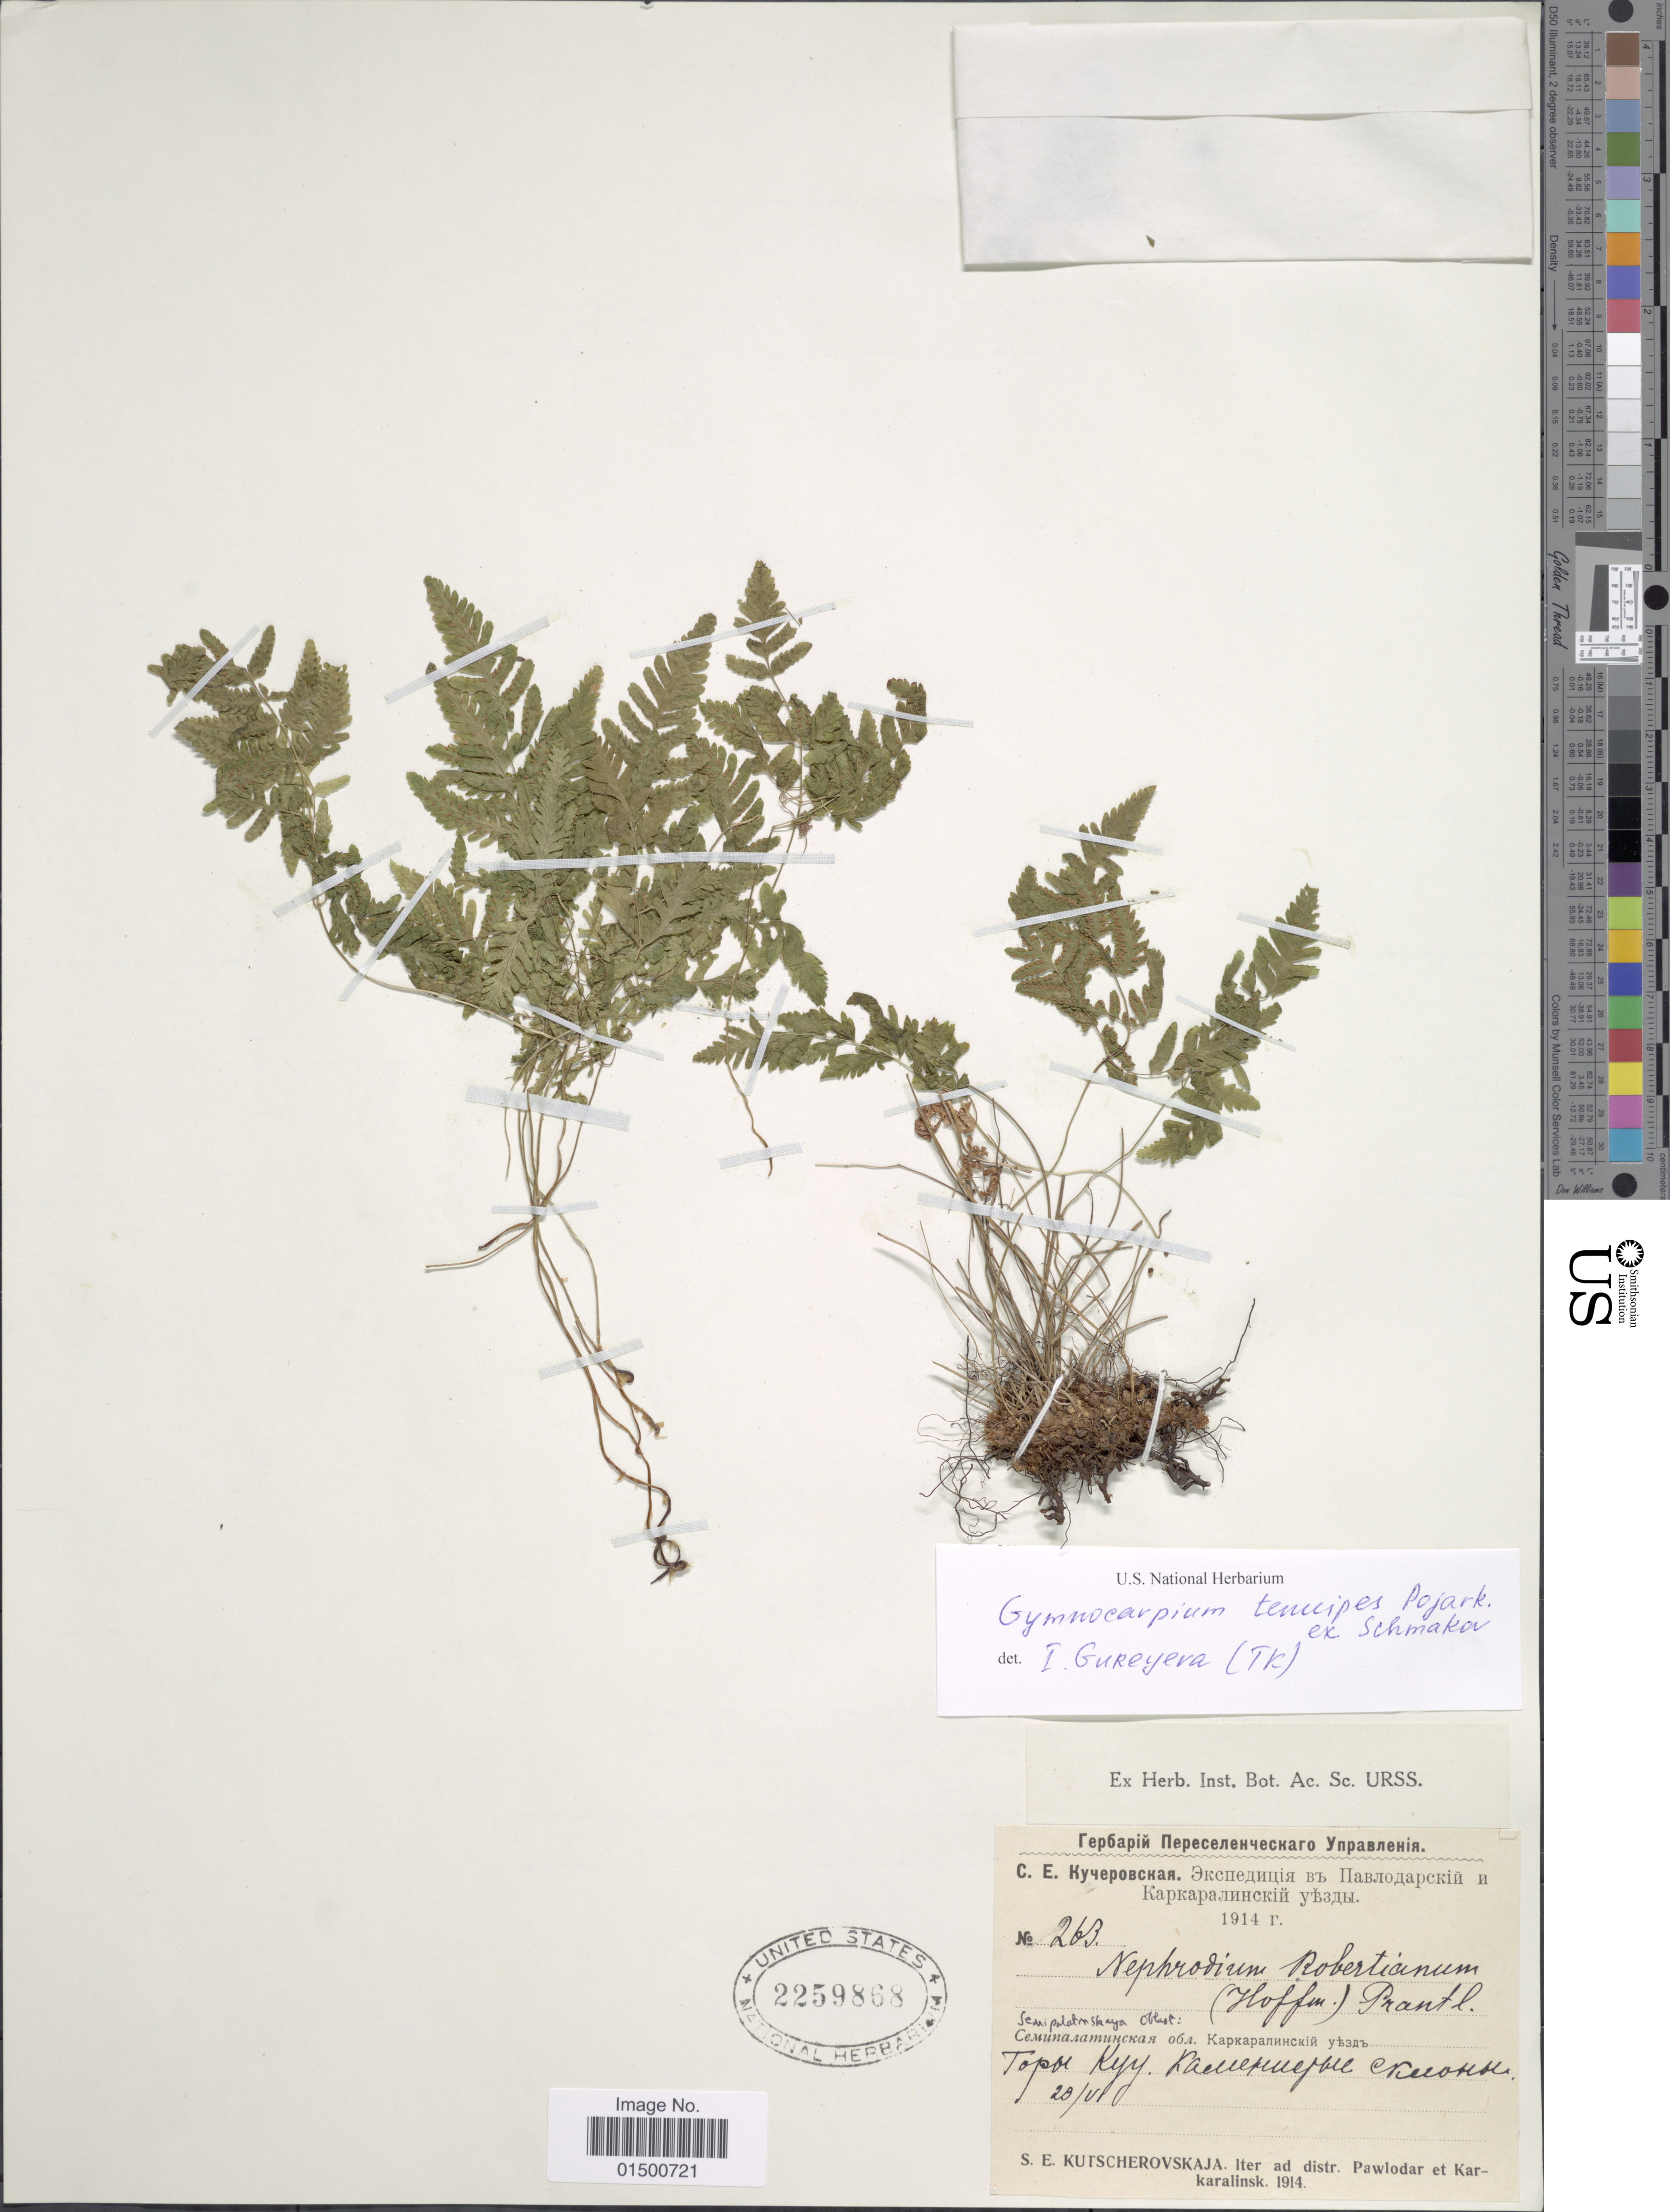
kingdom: Plantae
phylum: Tracheophyta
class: Polypodiopsida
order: Polypodiales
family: Cystopteridaceae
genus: Gymnocarpium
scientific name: Gymnocarpium jessoense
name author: (Koidz.) Koidz.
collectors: S. Kutscherovskaja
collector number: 263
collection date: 1914-06-23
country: Kazakhstan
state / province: Qaraghandy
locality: Karaganda, Kuu Mountains, Distr. Pawlodar et Karkaralinsk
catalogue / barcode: US 2259868